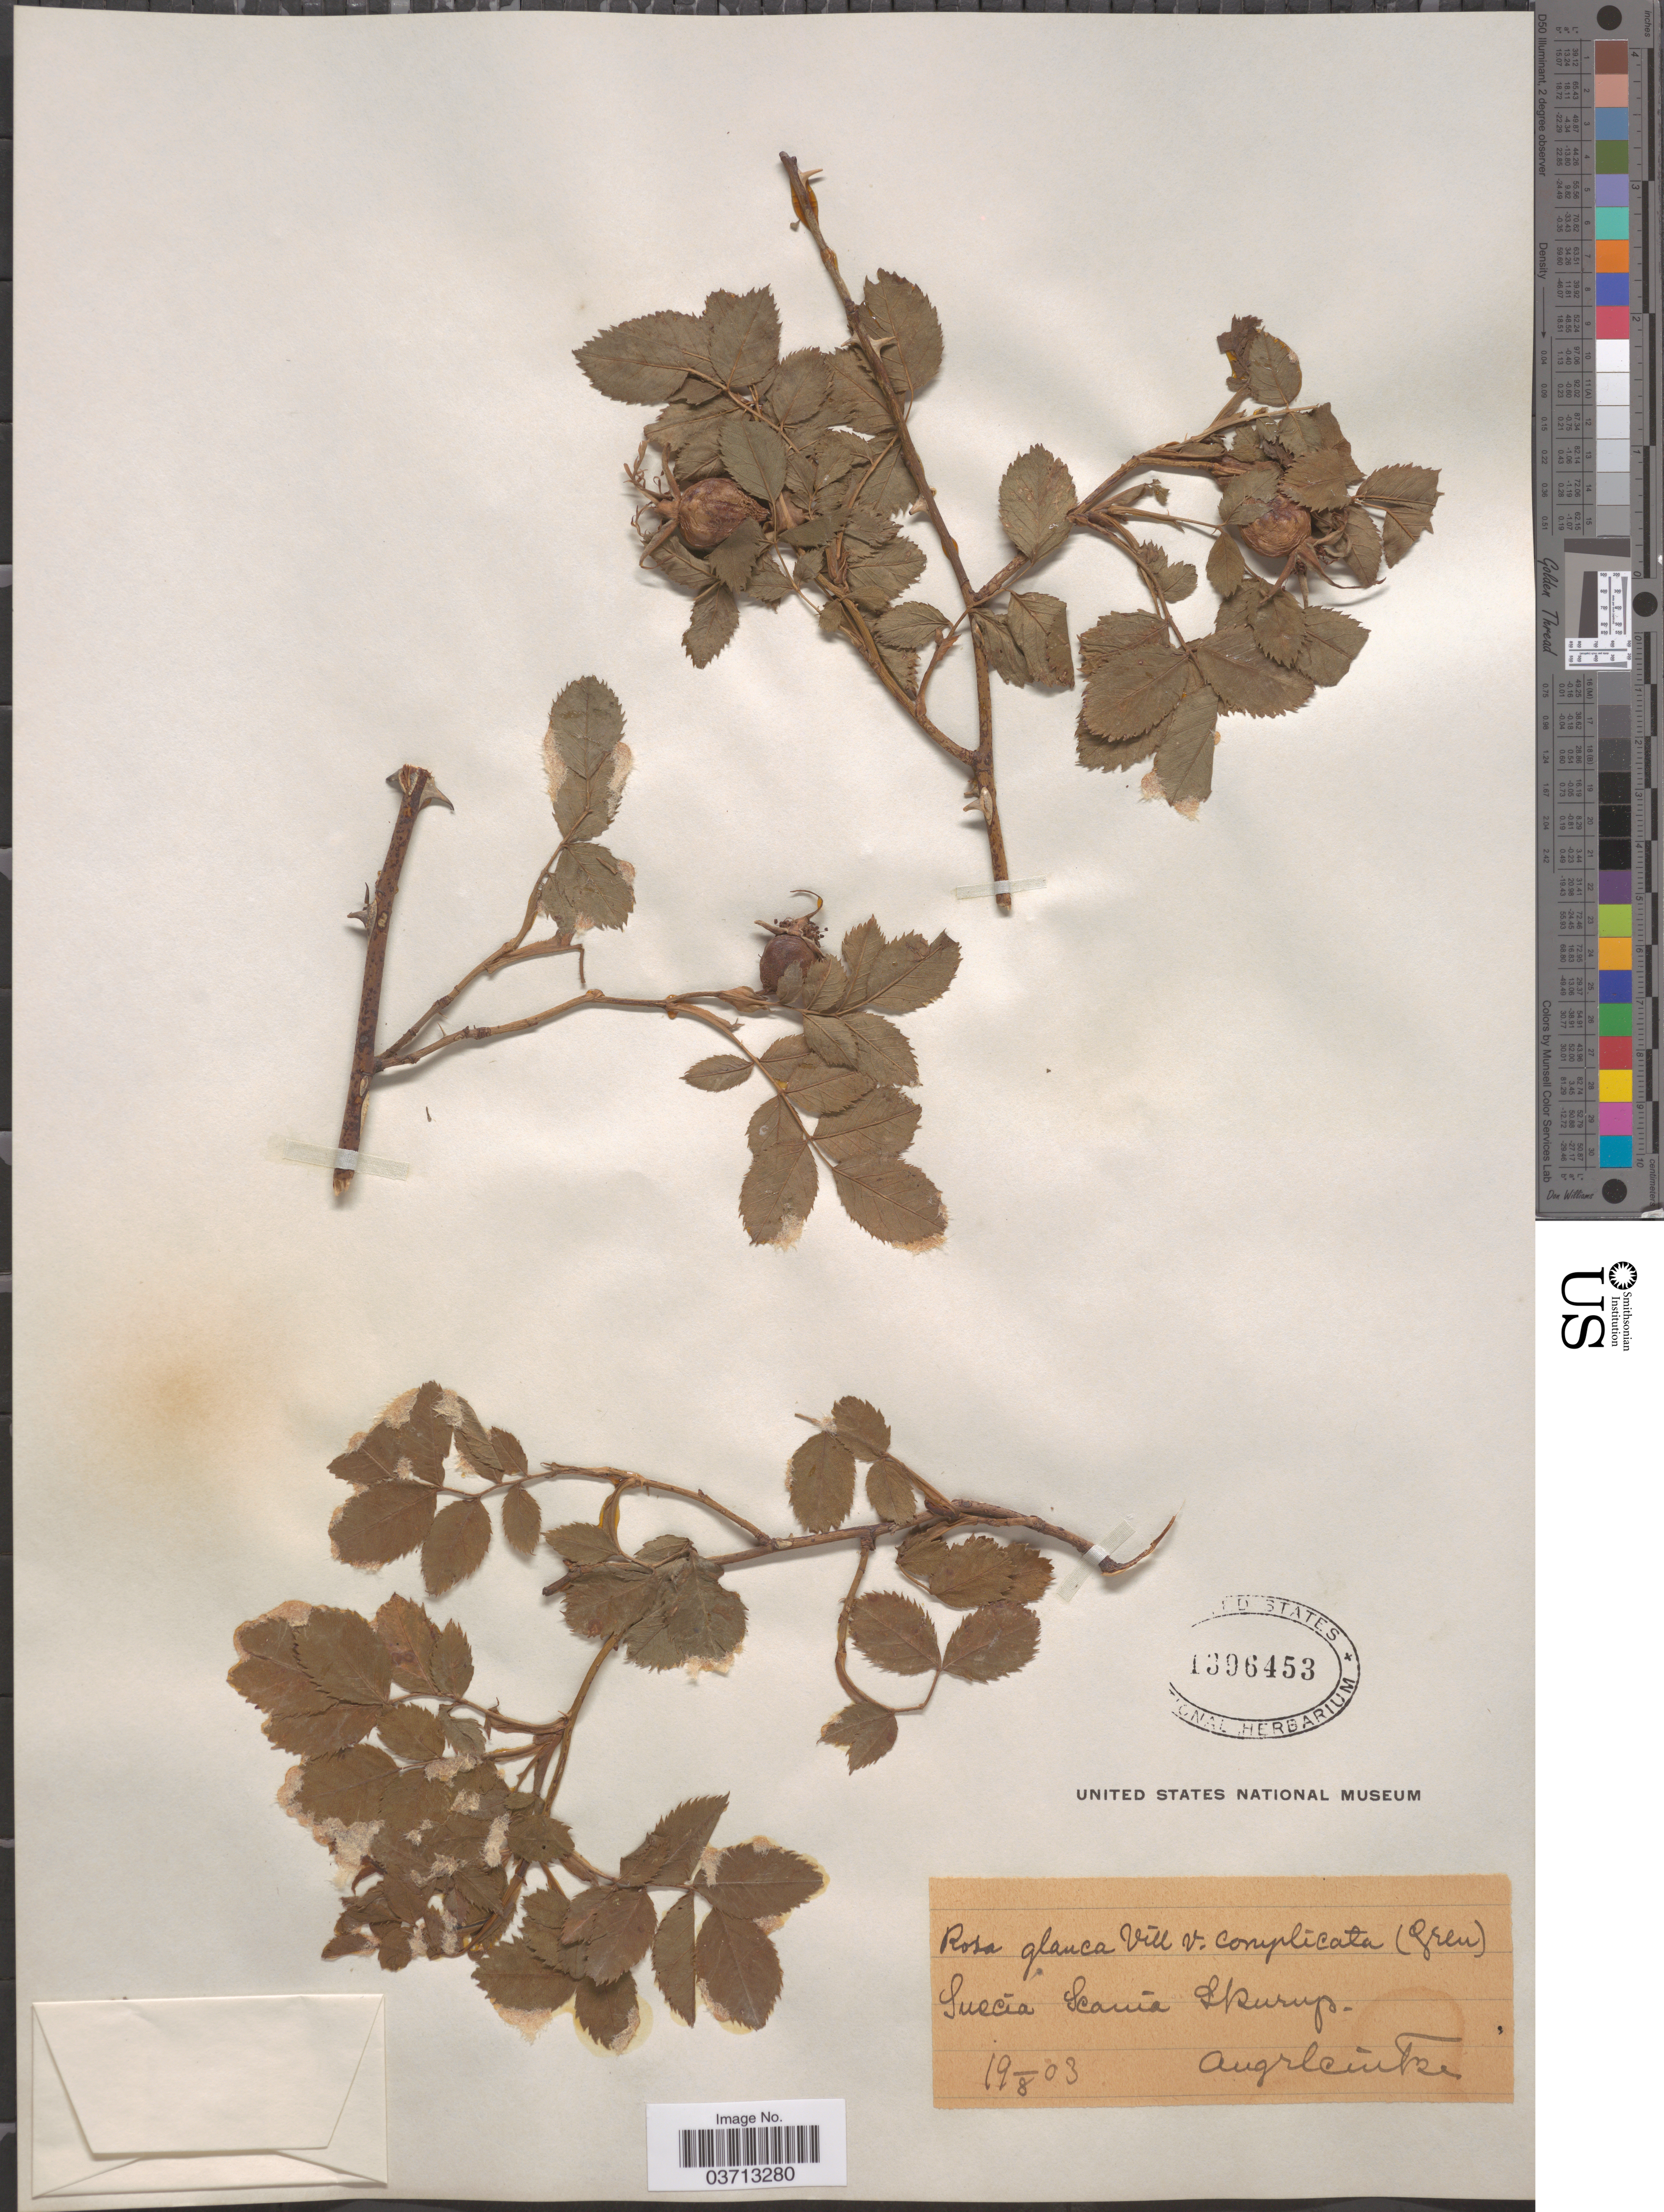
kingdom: Plantae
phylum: Tracheophyta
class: Magnoliopsida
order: Rosales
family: Rosaceae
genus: Rosa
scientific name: Rosa glauca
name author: Pourr.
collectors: A. Heintze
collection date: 1903-08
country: Sweden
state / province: Skåne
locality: Suecia Scania Skurup.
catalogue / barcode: US 1396453